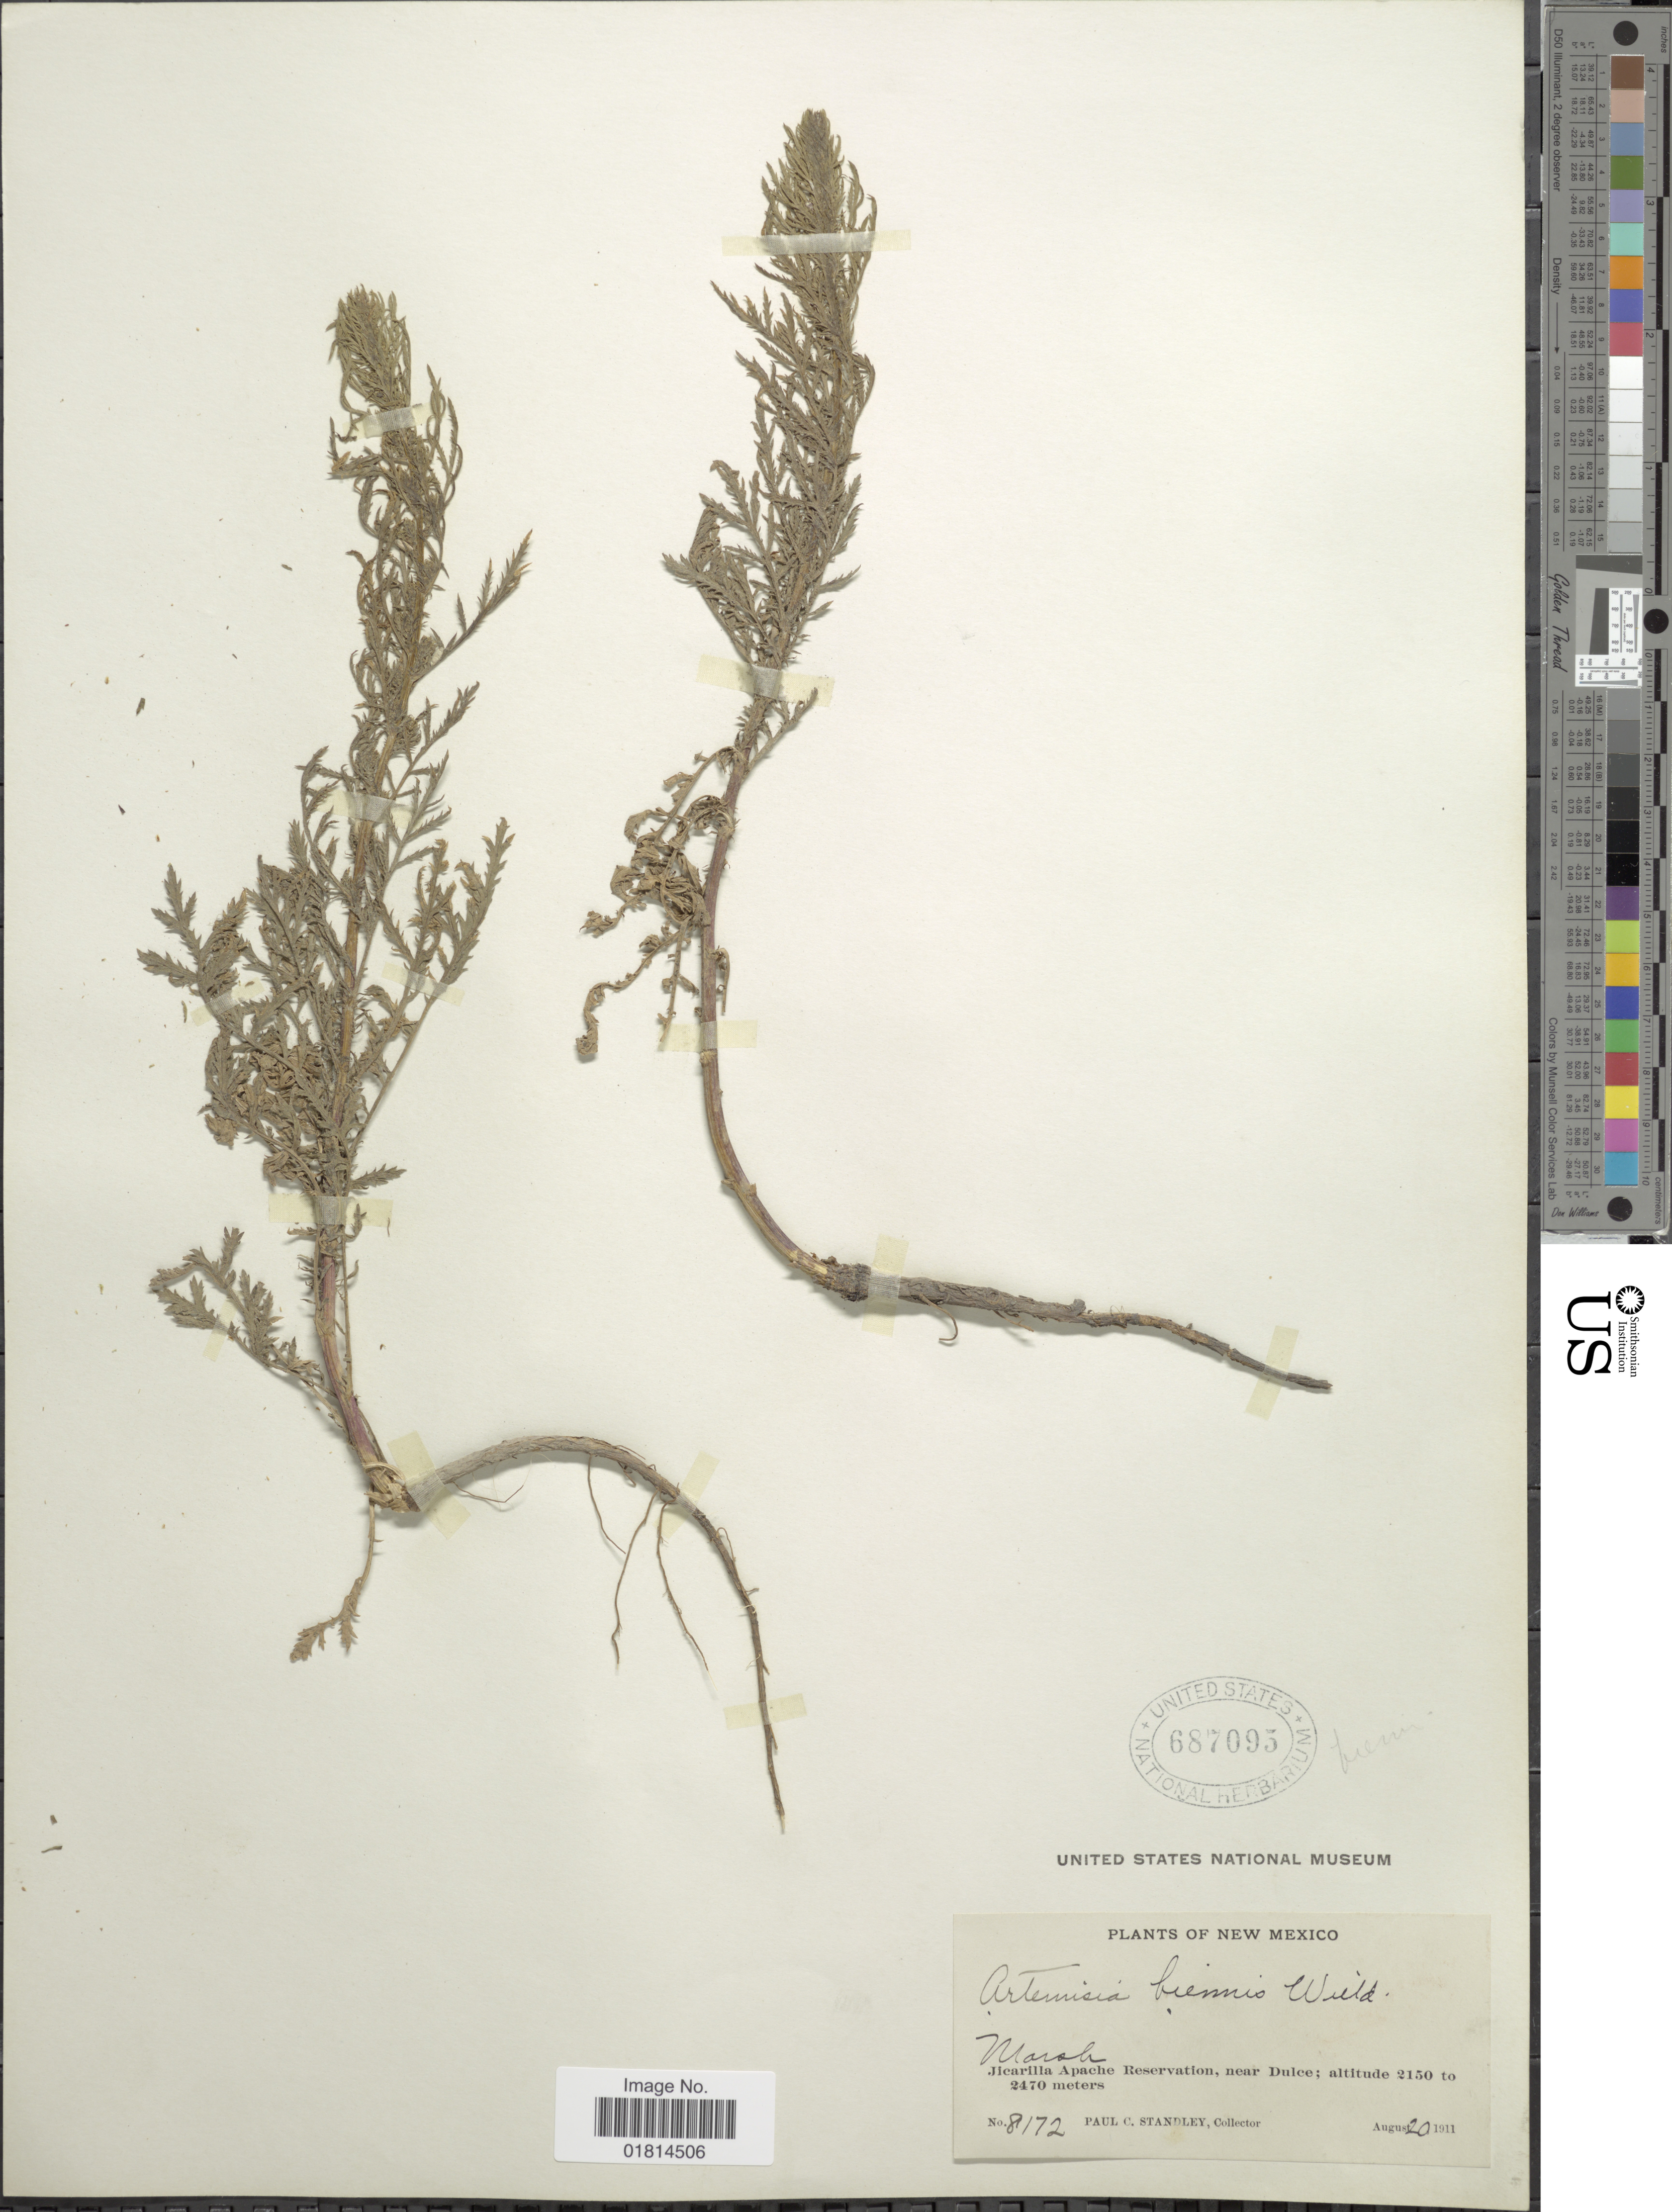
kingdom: Plantae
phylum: Tracheophyta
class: Magnoliopsida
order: Asterales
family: Asteraceae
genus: Artemisia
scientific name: Artemisia biennis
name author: Willd.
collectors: P. C. Standley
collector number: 8172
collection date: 1911-08-20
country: United States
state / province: New Mexico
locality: Jicarilla Apache Reservation, near Dulce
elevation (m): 2150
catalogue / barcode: US 687095